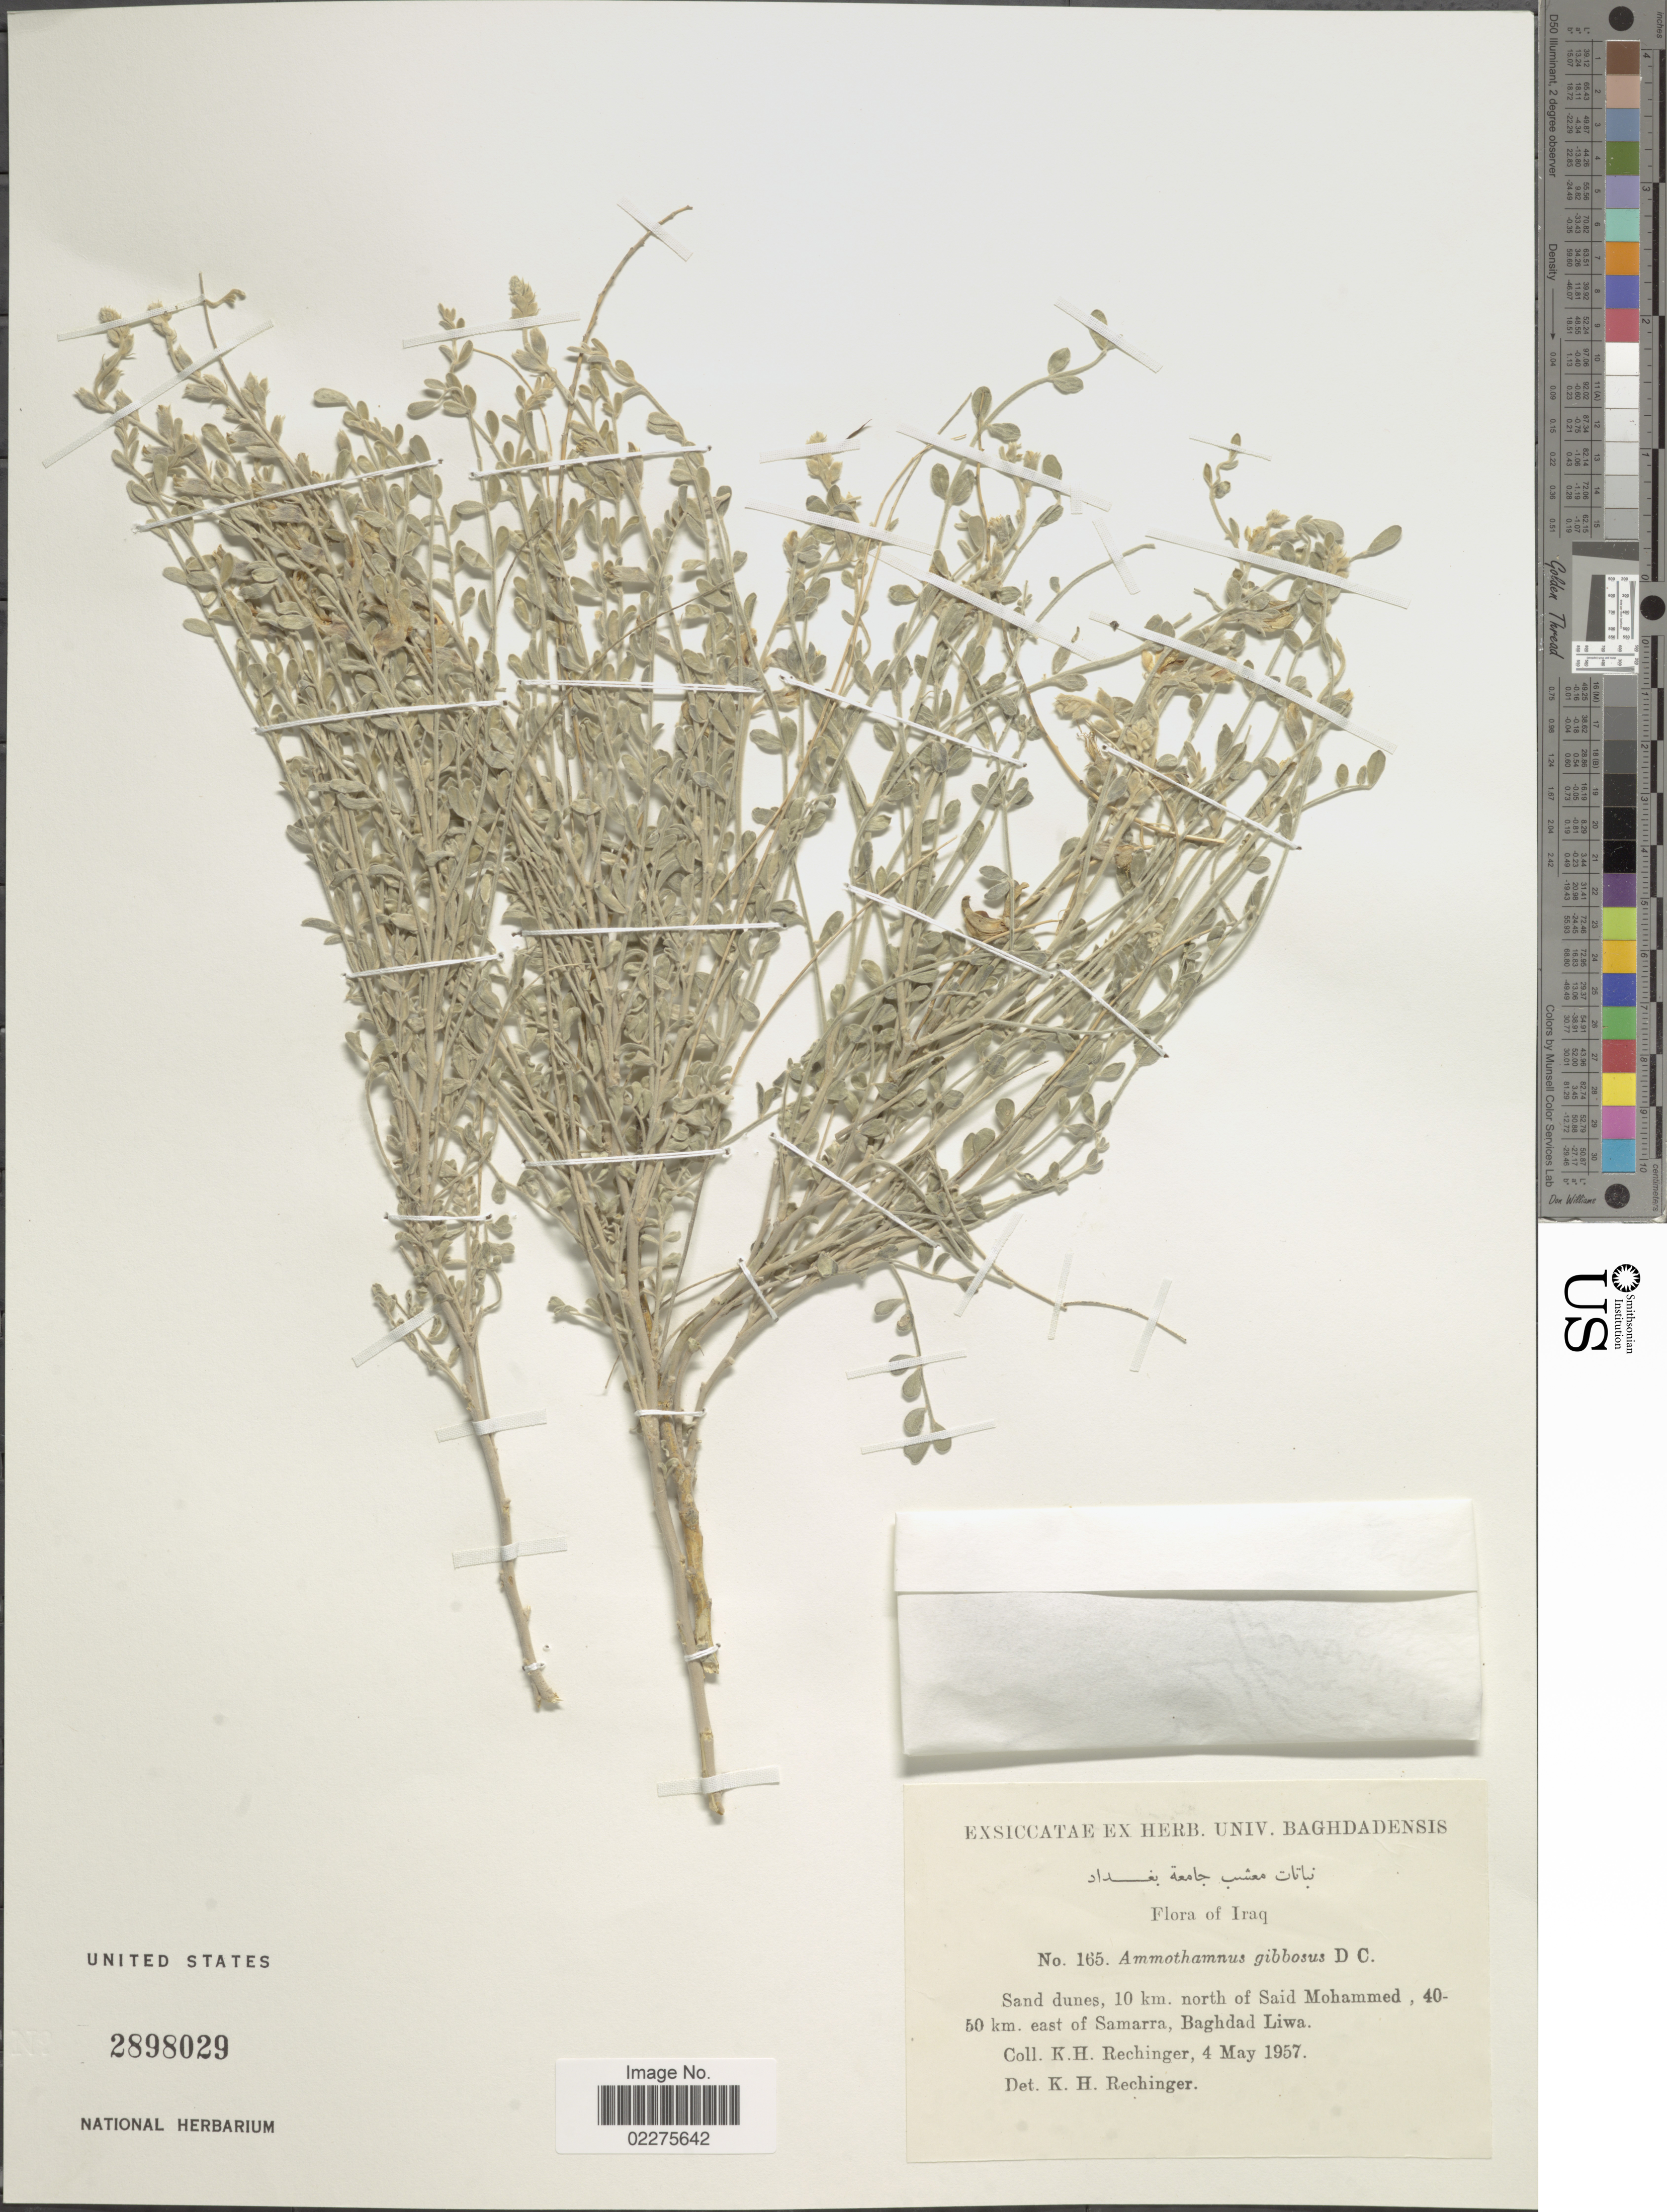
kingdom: Plantae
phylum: Tracheophyta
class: Magnoliopsida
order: Fabales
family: Fabaceae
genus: Ammothamnus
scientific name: Ammothamnus gibbosus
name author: (DC.) Boiss.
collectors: K. H. Rechinger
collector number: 165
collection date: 1957-05-04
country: Iraq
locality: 10 km. north of Said Mohammed, 40-50 km. east of Samarra, Baghdad Liwa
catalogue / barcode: US 2898029